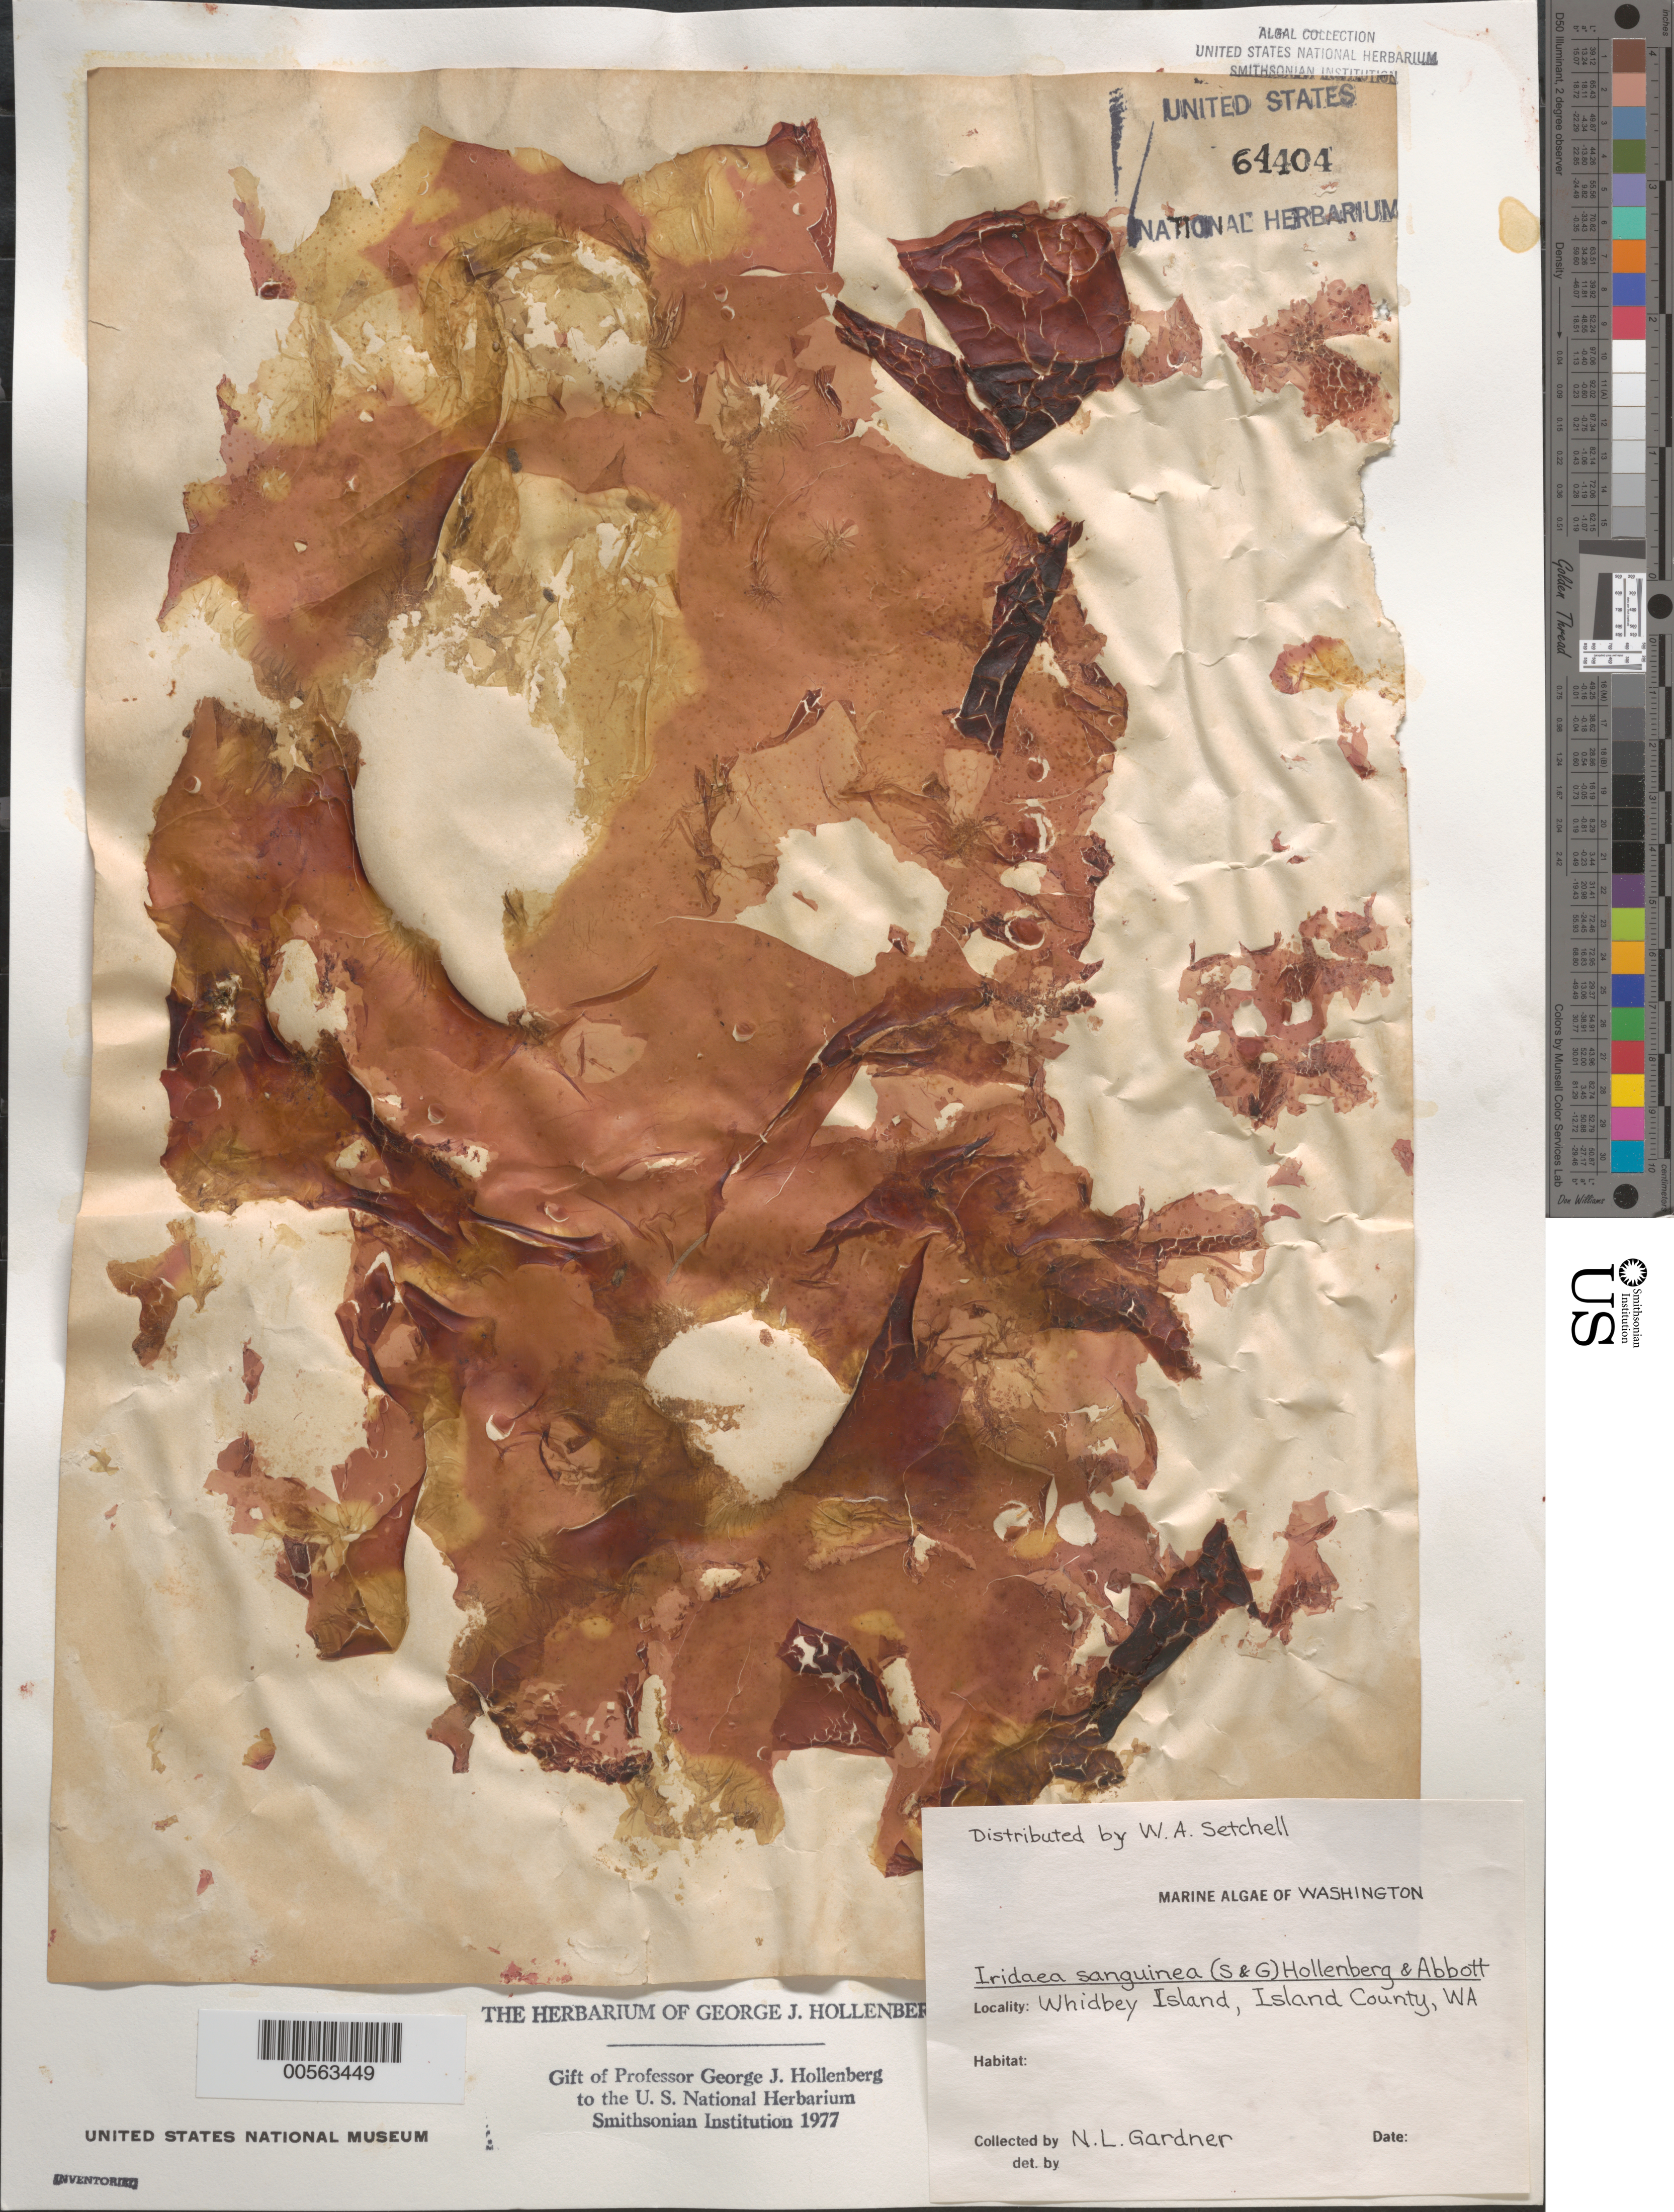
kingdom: Plantae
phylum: Rhodophyta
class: Florideophyceae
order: Gigartinales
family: Gigartinaceae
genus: Mazzaella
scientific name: Mazzaella sanguinea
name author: (Setchell & N.L. Gardner) Hommersand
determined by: Algae name updating Project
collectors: N. Gardner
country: United States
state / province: Washington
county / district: Island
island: Whidbey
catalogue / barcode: US 64404